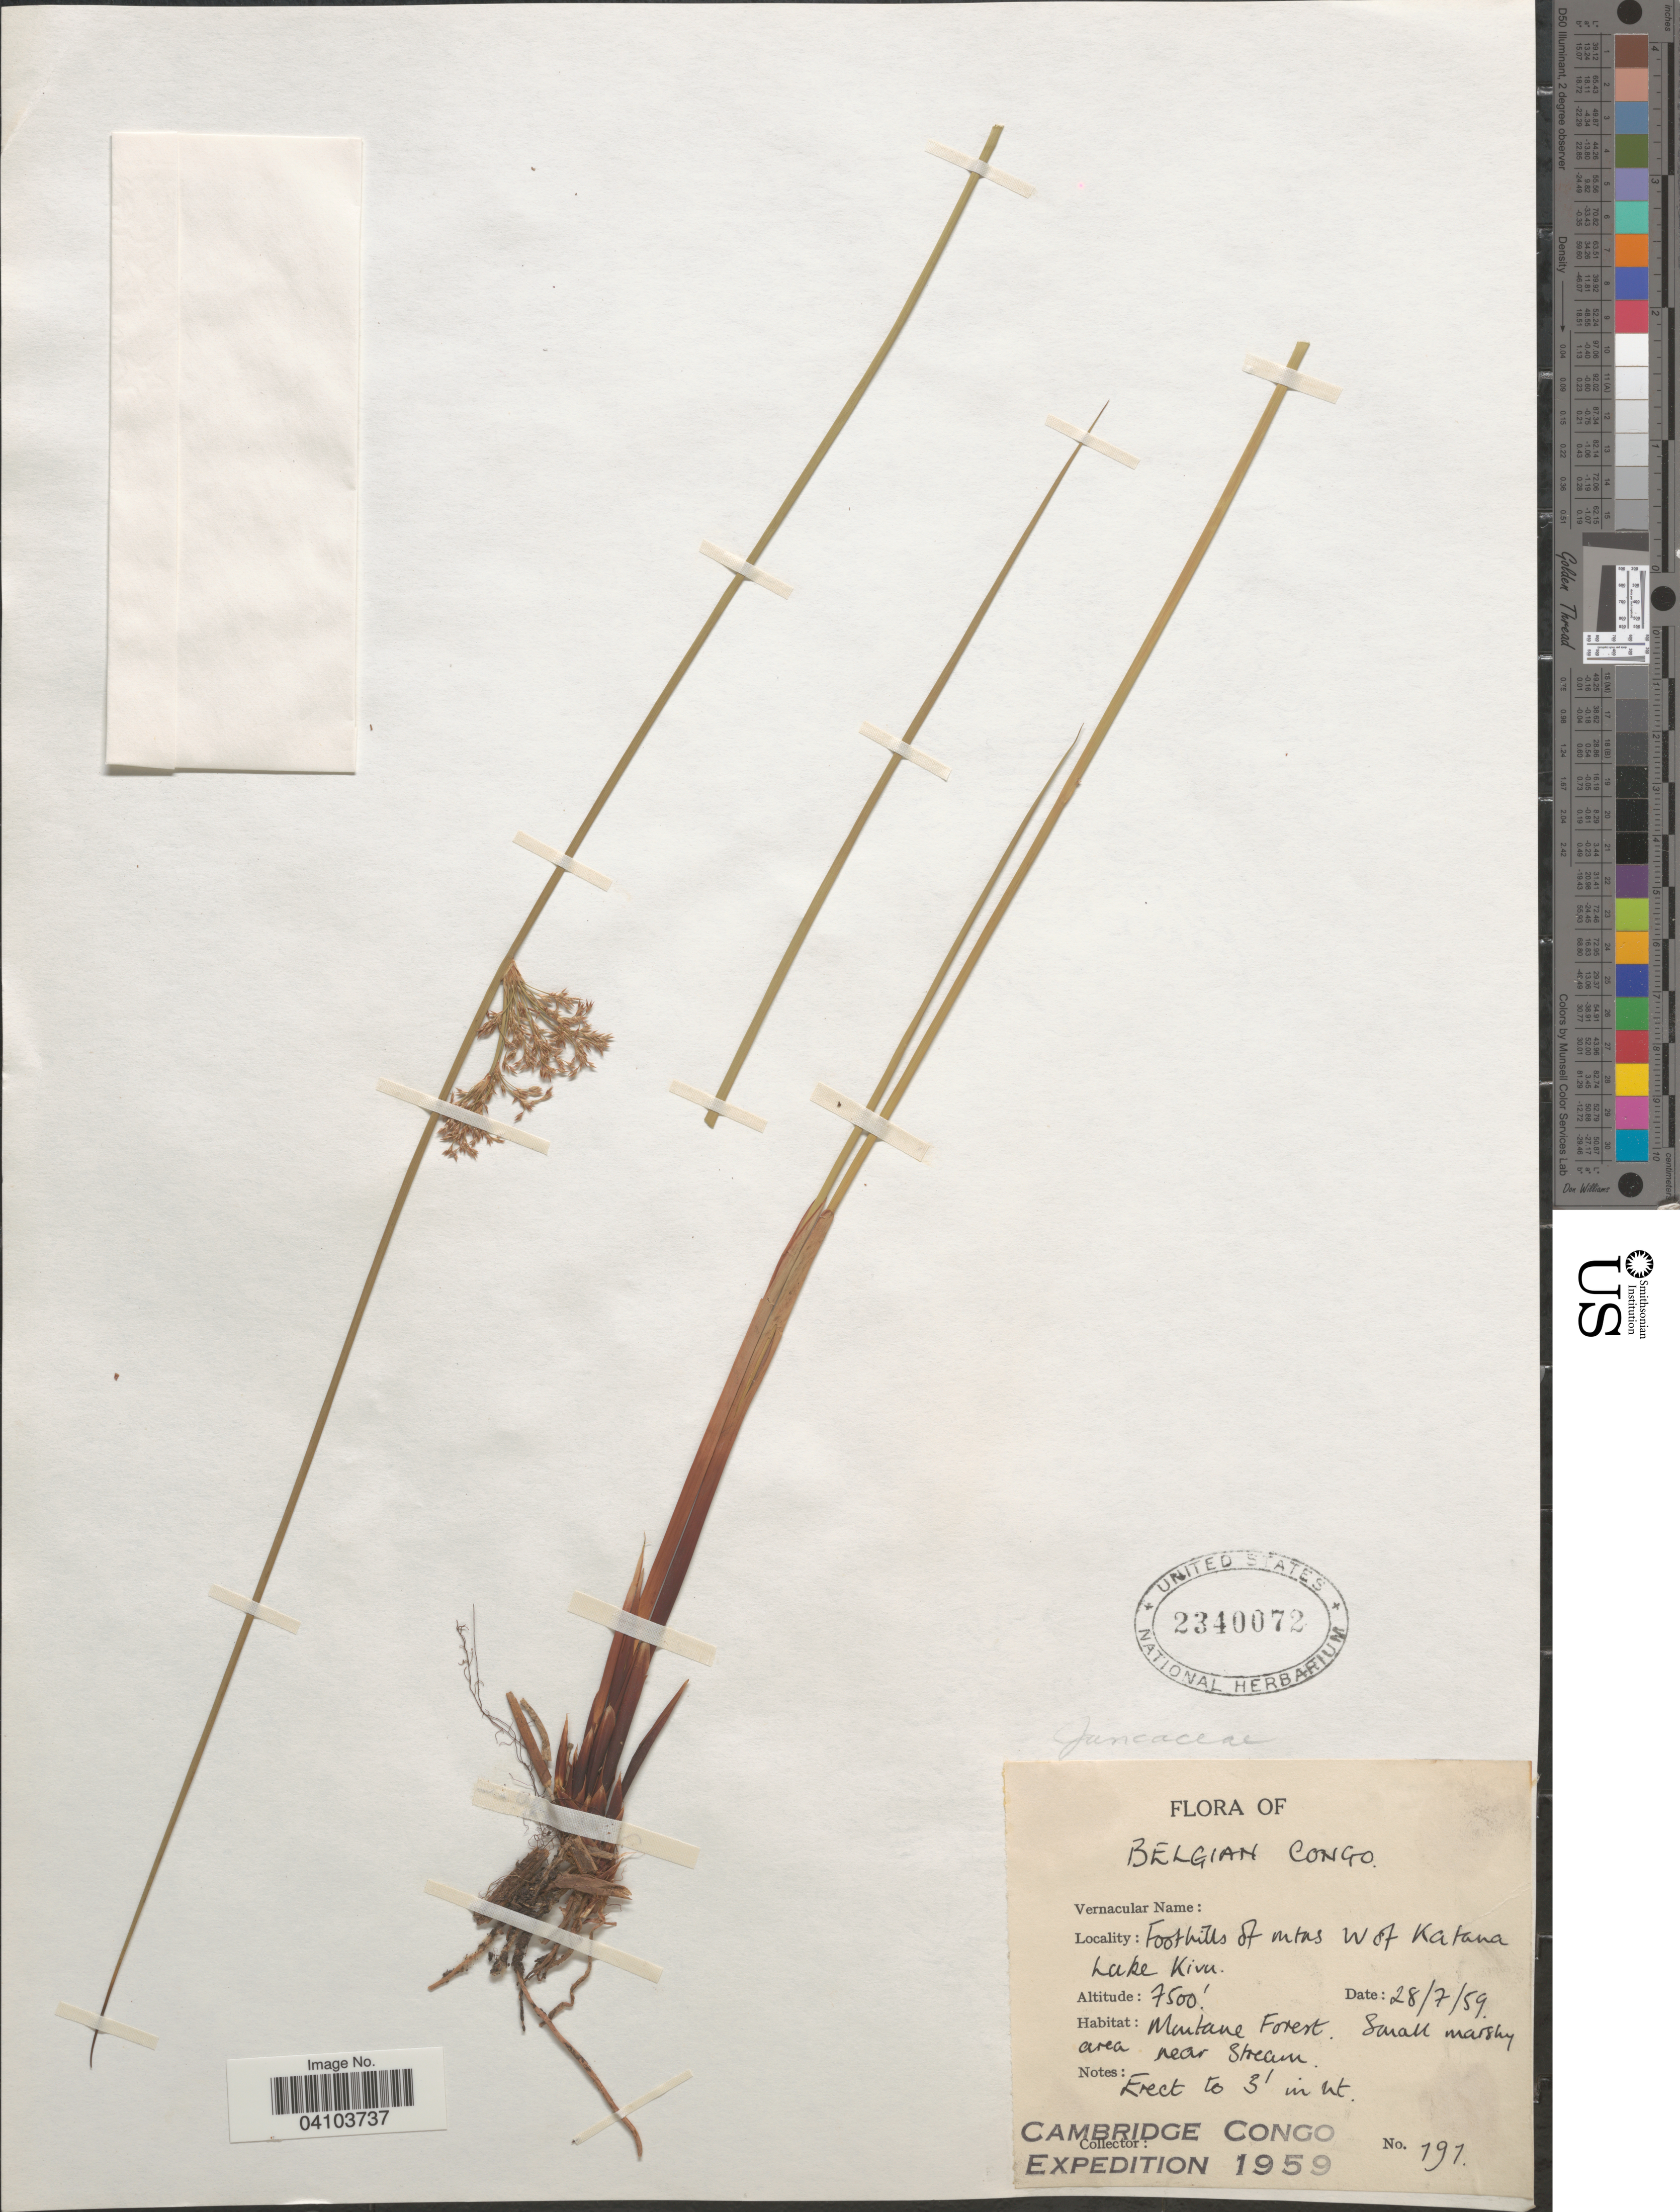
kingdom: Plantae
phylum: Tracheophyta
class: Liliopsida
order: Poales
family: Juncaceae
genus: Juncus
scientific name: Juncus sp.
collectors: Cambridge Congo Expedition 1959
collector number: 197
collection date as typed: Transcribed d/m/y: 28/7/59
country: Congo, Democratic Republic of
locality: Belgian Congo. Foothills of mtns W of Katana. Lake Kivu.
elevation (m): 2286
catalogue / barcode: US 2340072